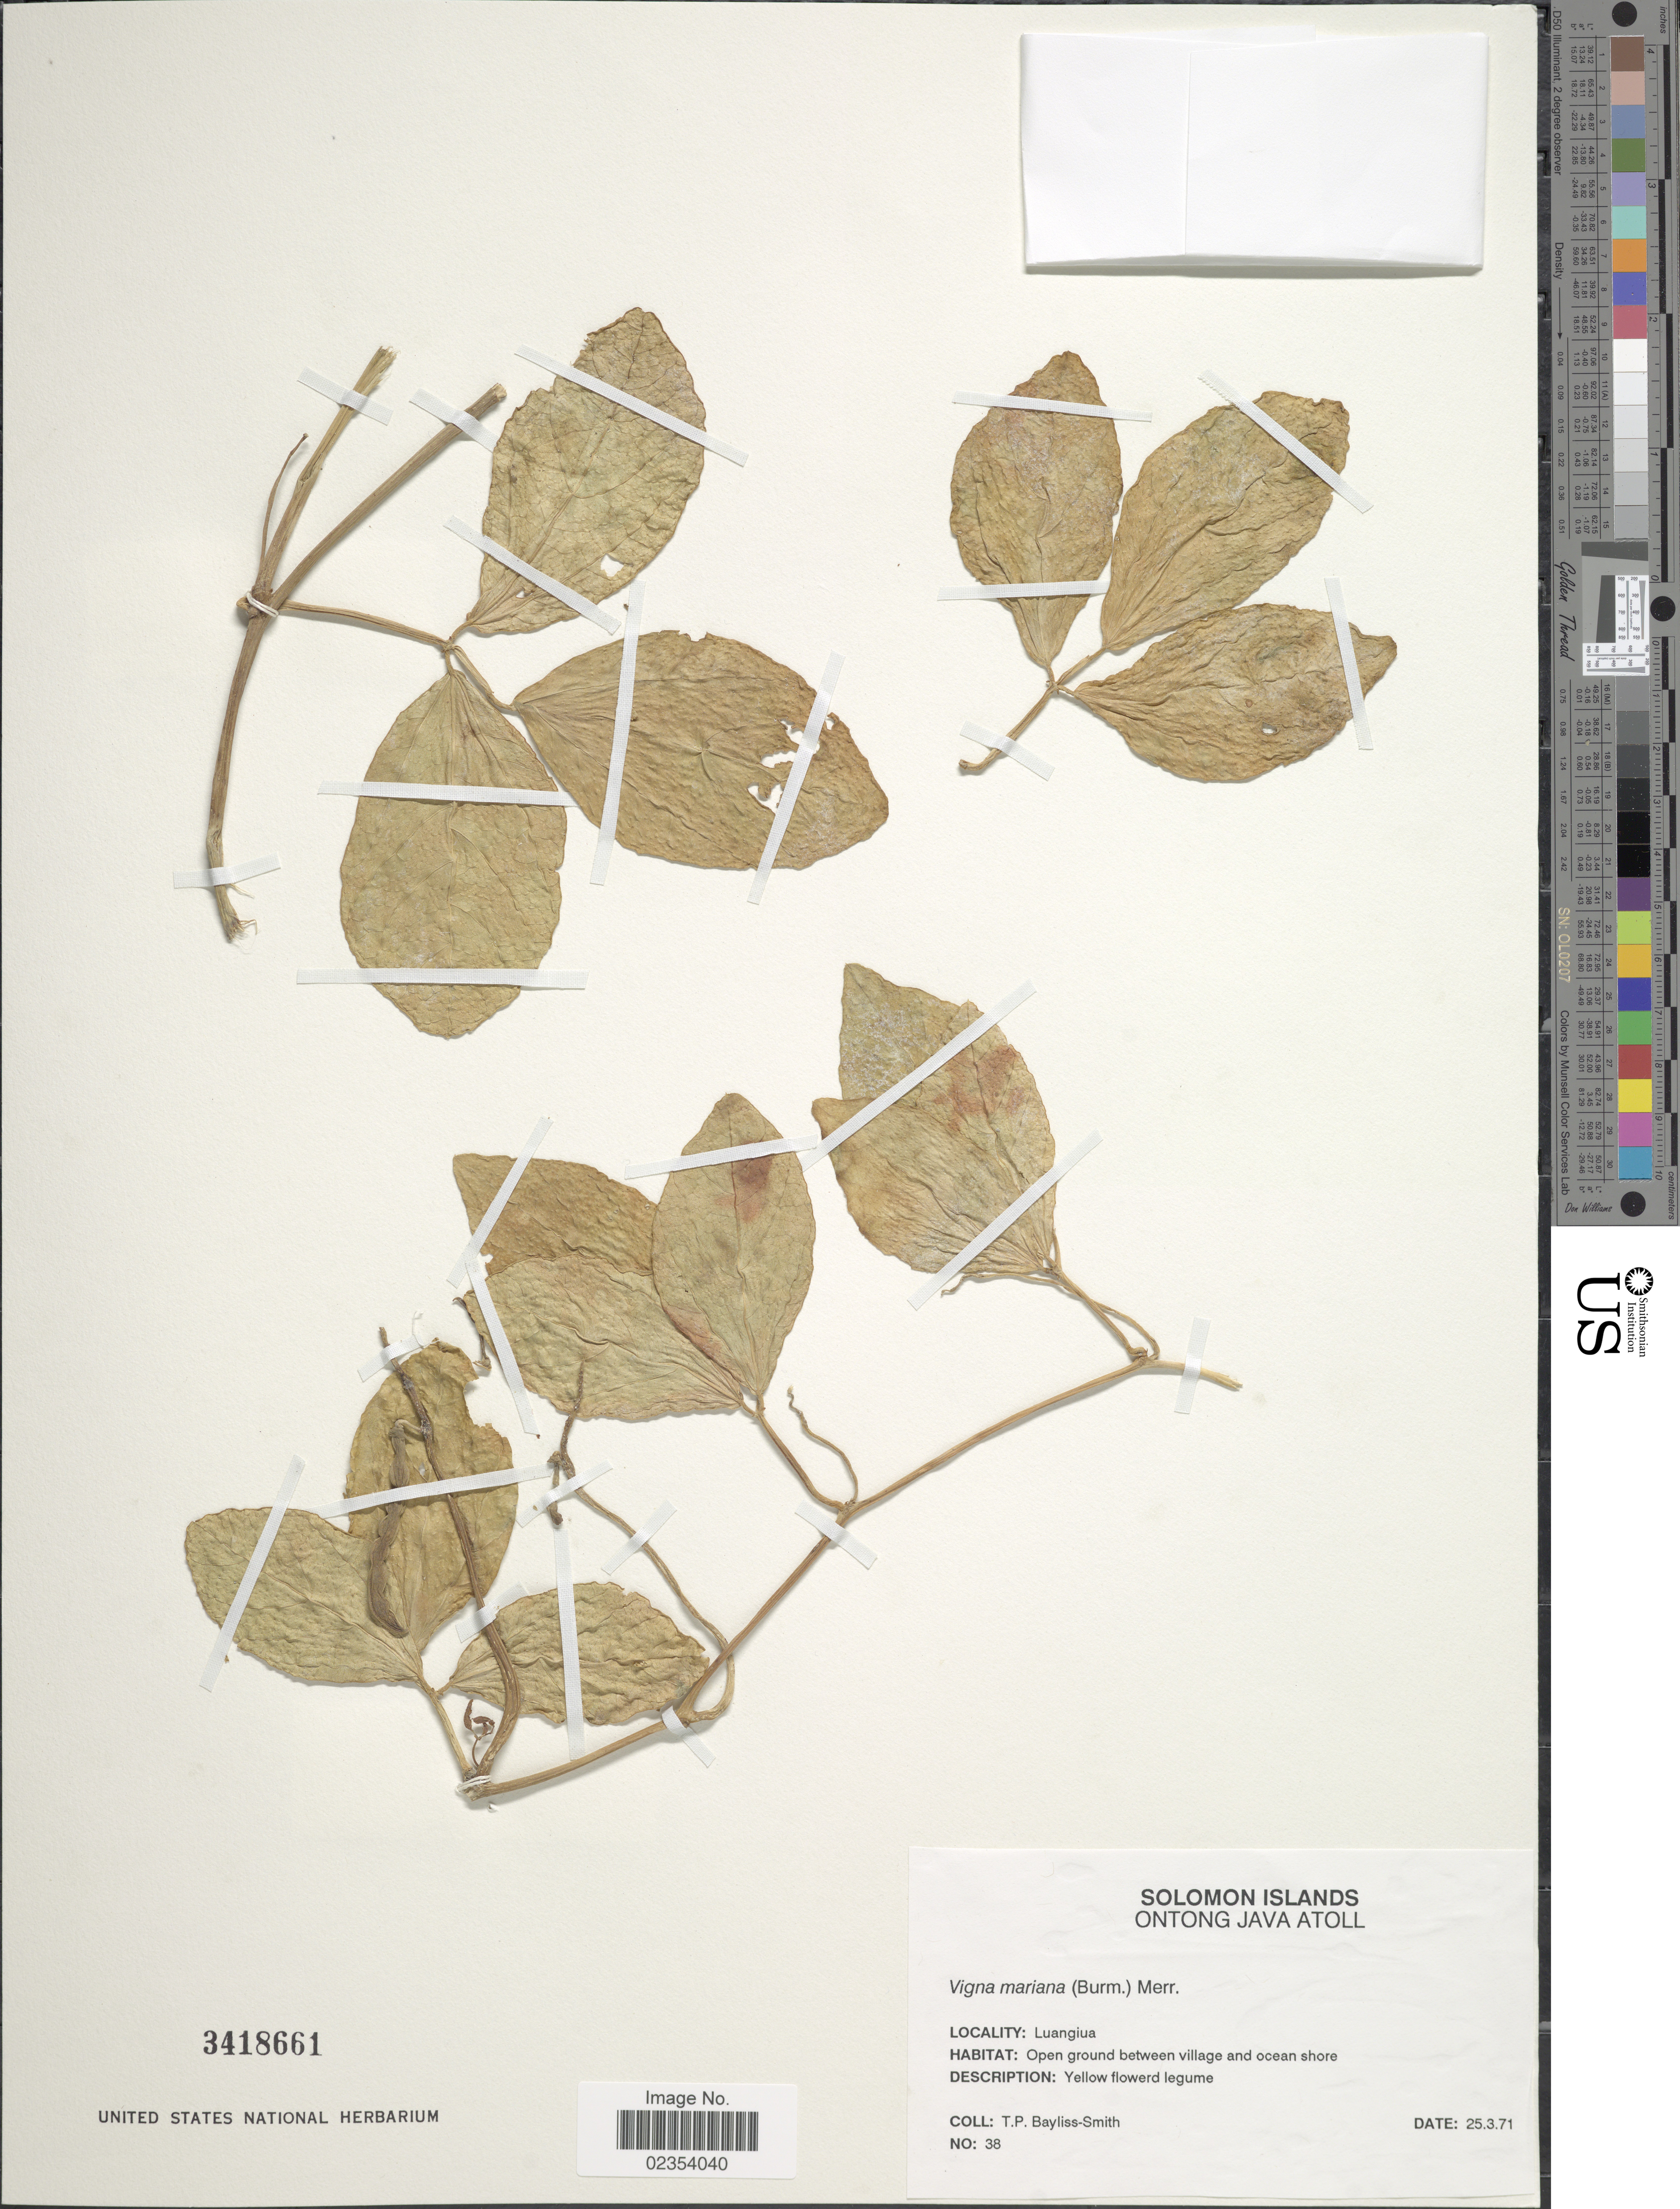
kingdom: Plantae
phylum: Tracheophyta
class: Magnoliopsida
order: Fabales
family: Fabaceae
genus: Vigna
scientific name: Vigna marina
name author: (Burm.) Merr.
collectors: T. P. Bayliss-Smith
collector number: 38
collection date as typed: Transcribed d/m/y: 25/3/71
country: Solomon Islands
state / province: Solomon Island Outliers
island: Ontong Java [Luanguia] Atoll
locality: Ontong Java Atoll. Luangiua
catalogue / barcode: US 3418661